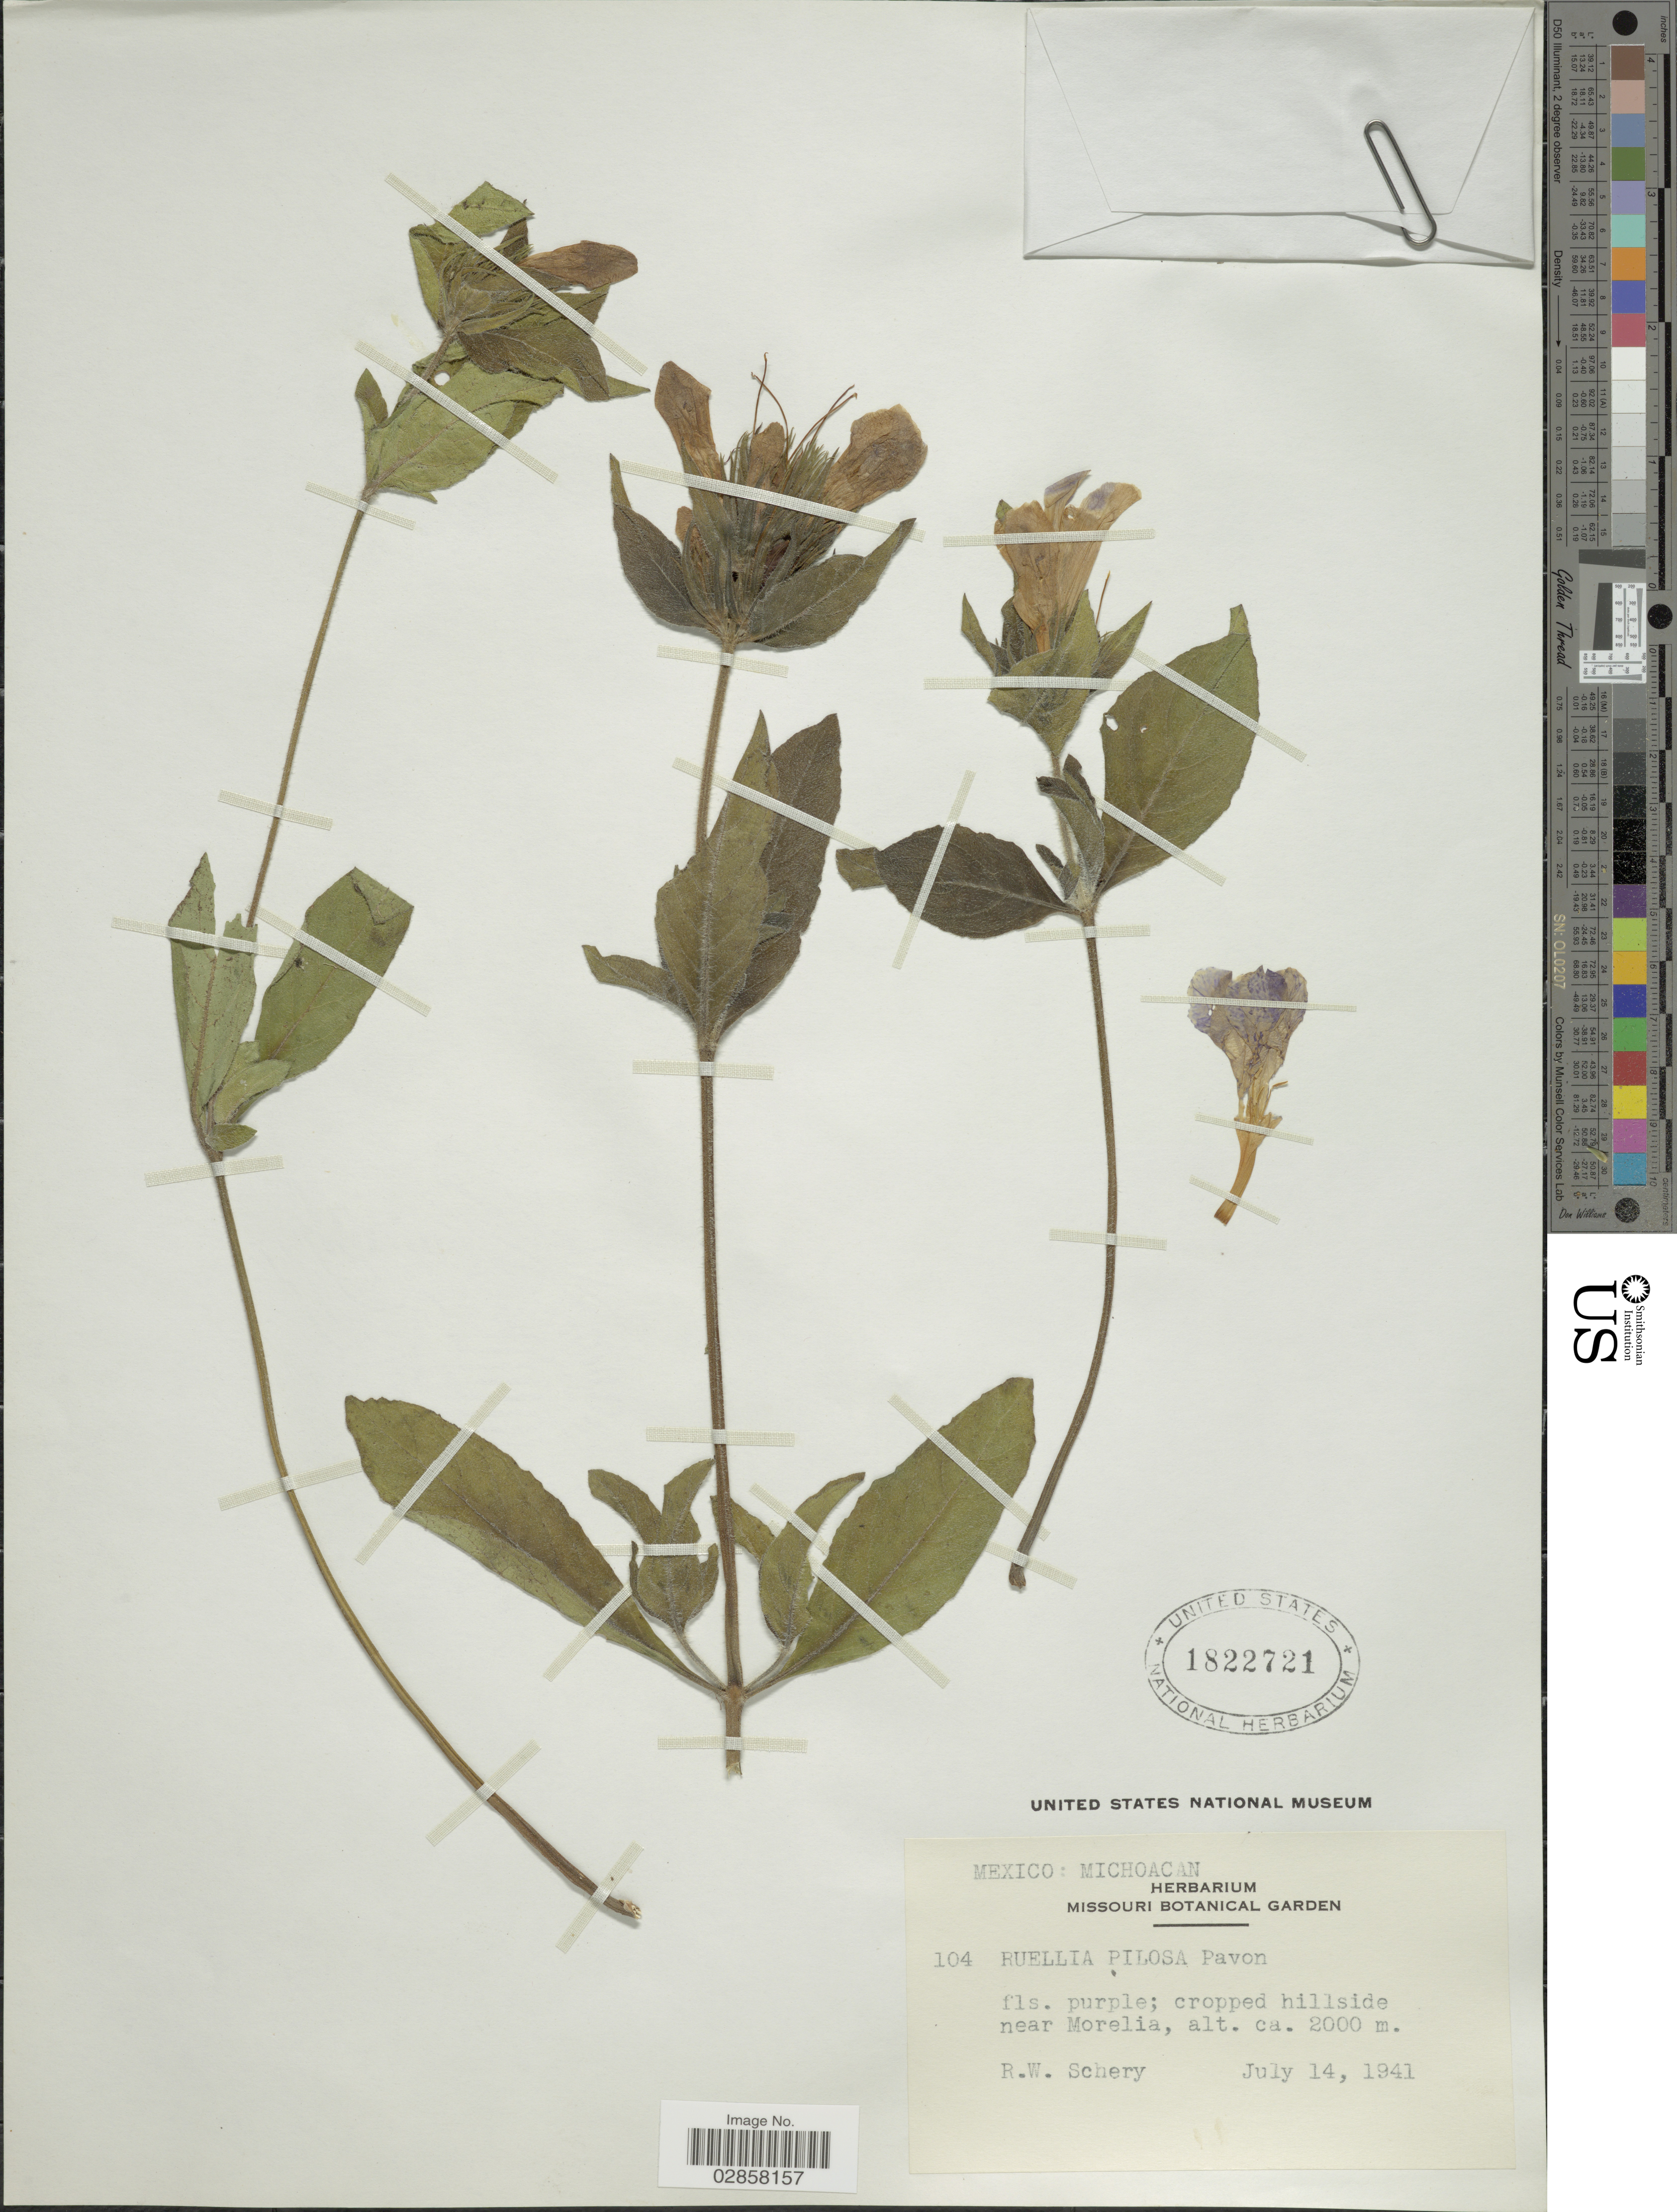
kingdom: Plantae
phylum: Tracheophyta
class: Magnoliopsida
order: Lamiales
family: Acanthaceae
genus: Ruellia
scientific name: Ruellia spissa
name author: Leonard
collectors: R. W. Schery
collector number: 104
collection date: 1941-07-14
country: Mexico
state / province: Michoacán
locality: Cropped hillside near Morelia.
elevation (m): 2000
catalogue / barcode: US 1822721